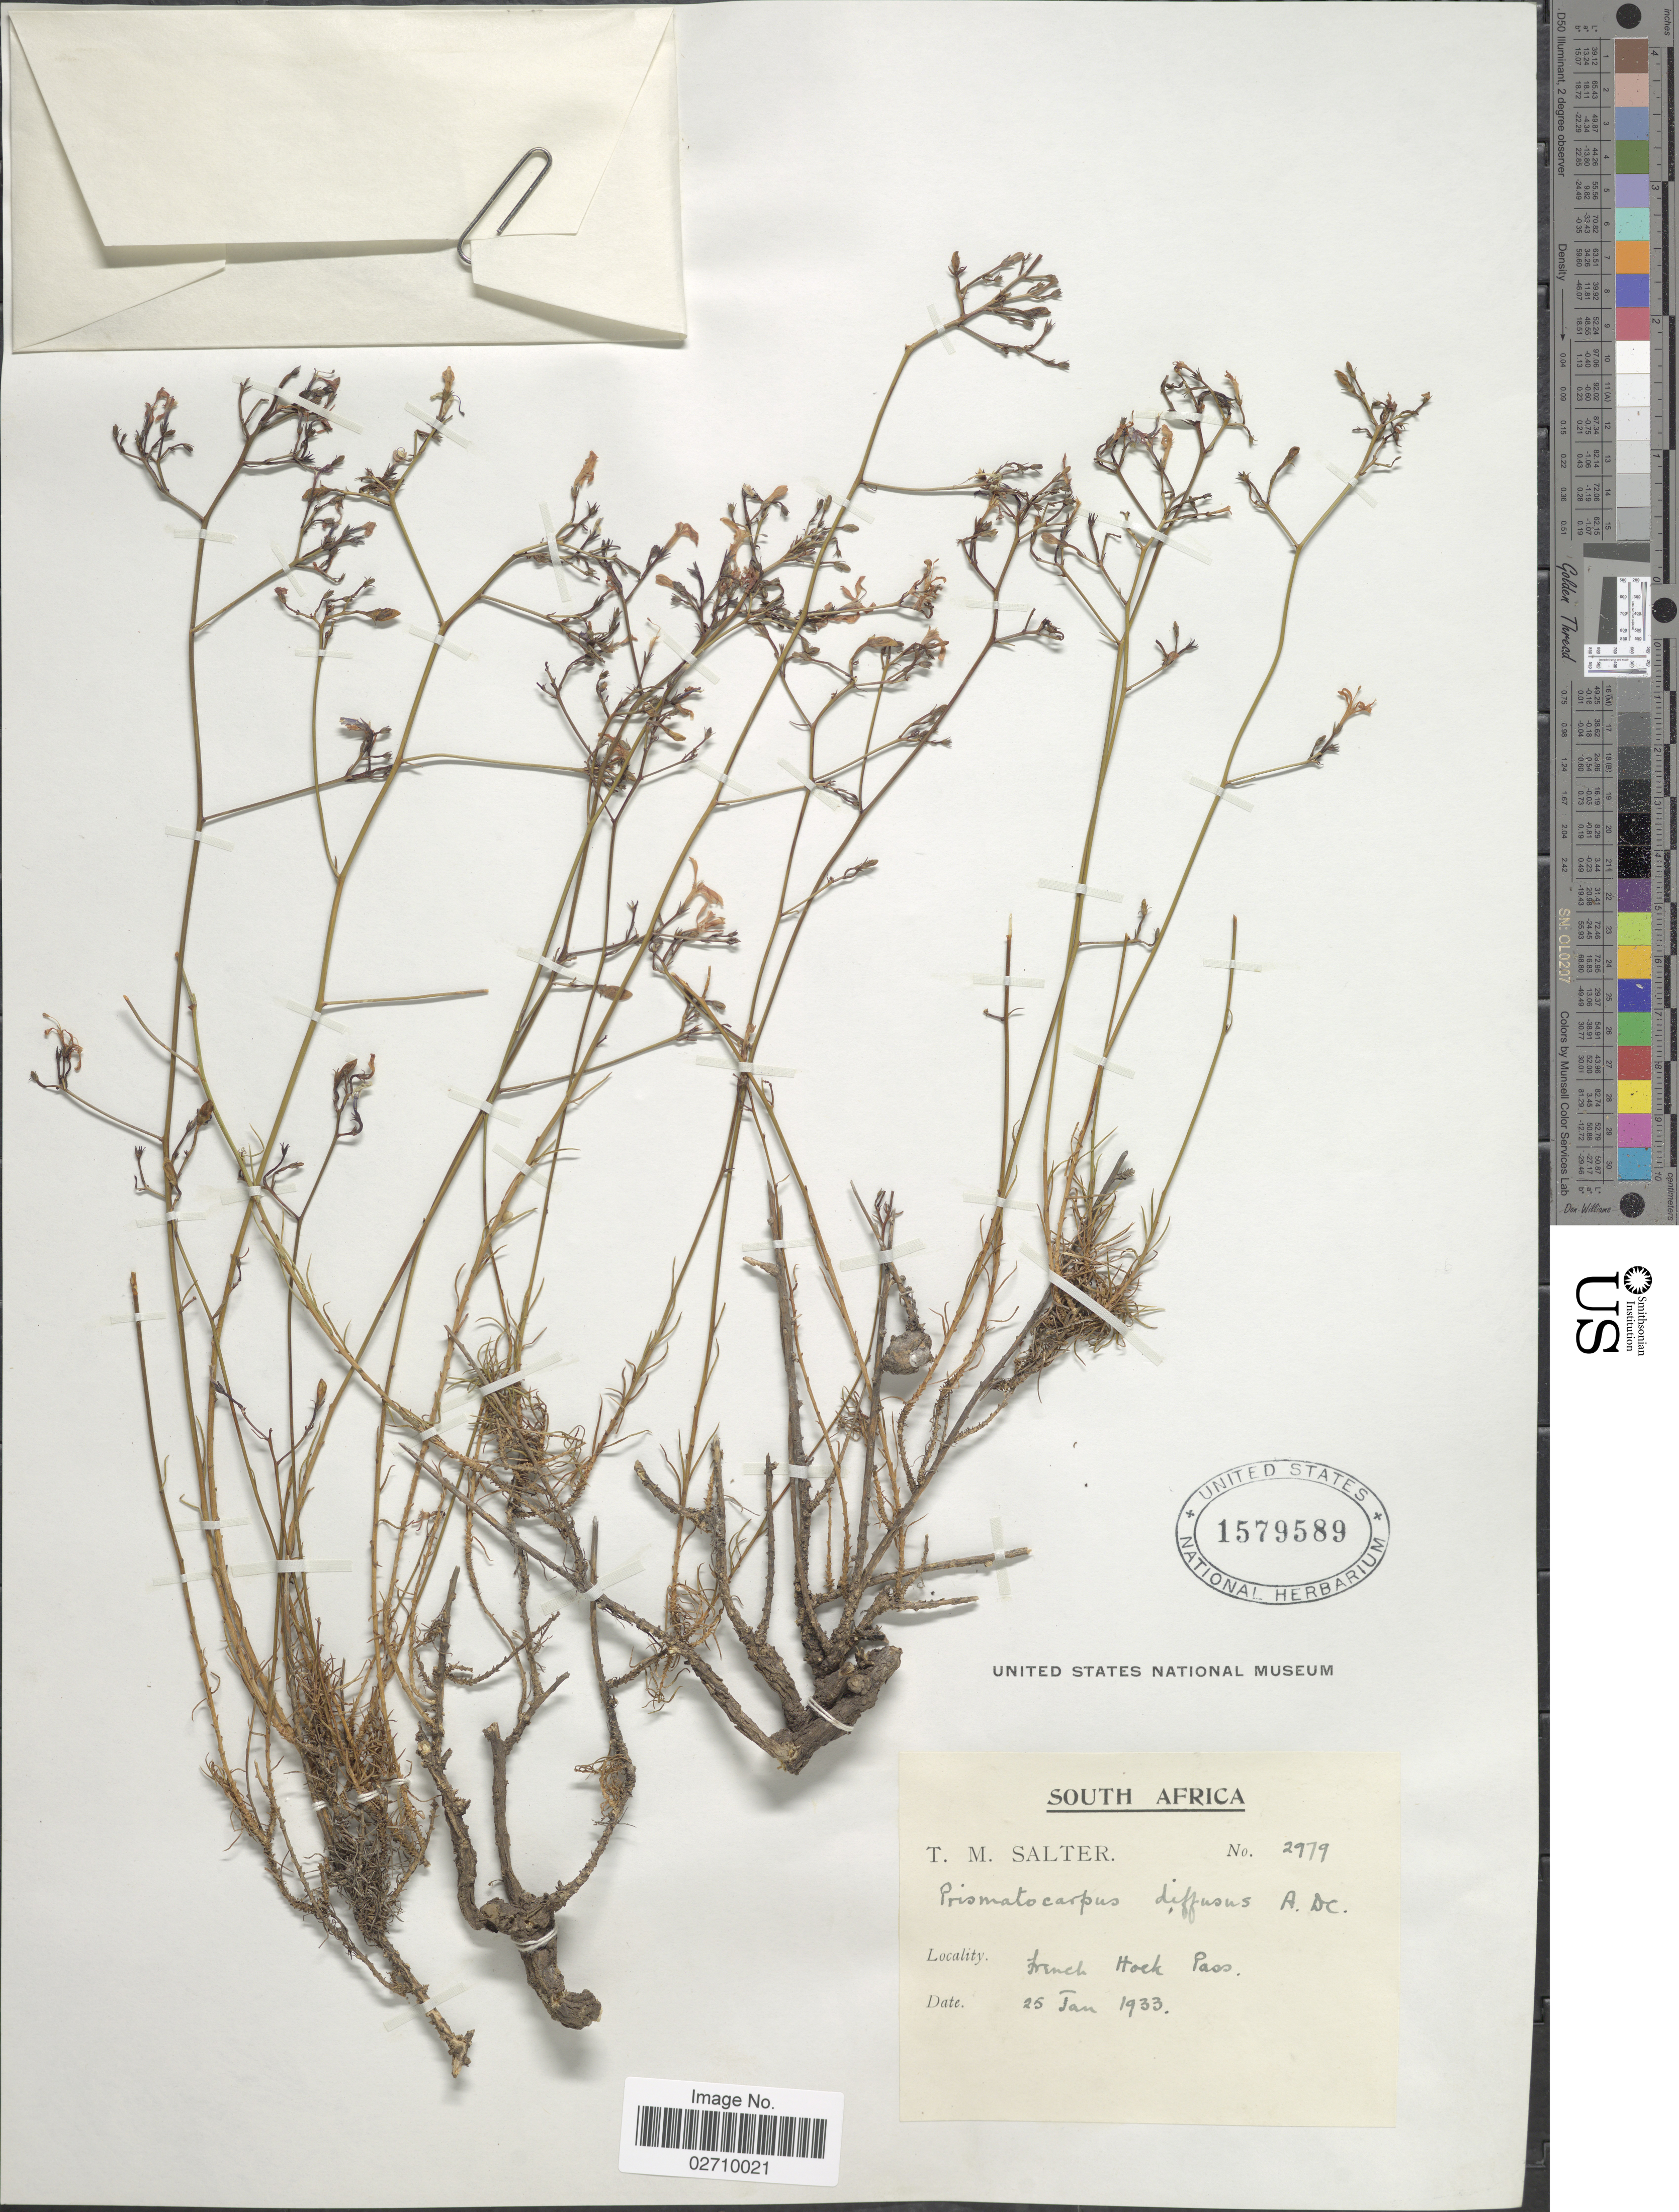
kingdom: Plantae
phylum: Tracheophyta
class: Magnoliopsida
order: Asterales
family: Campanulaceae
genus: Prismatocarpus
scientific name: Prismatocarpus diffusus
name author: (L. f.) A. DC.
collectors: T. Salter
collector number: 2979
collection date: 1933-01-25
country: South Africa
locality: French Hoek Pass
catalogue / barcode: US 1579589